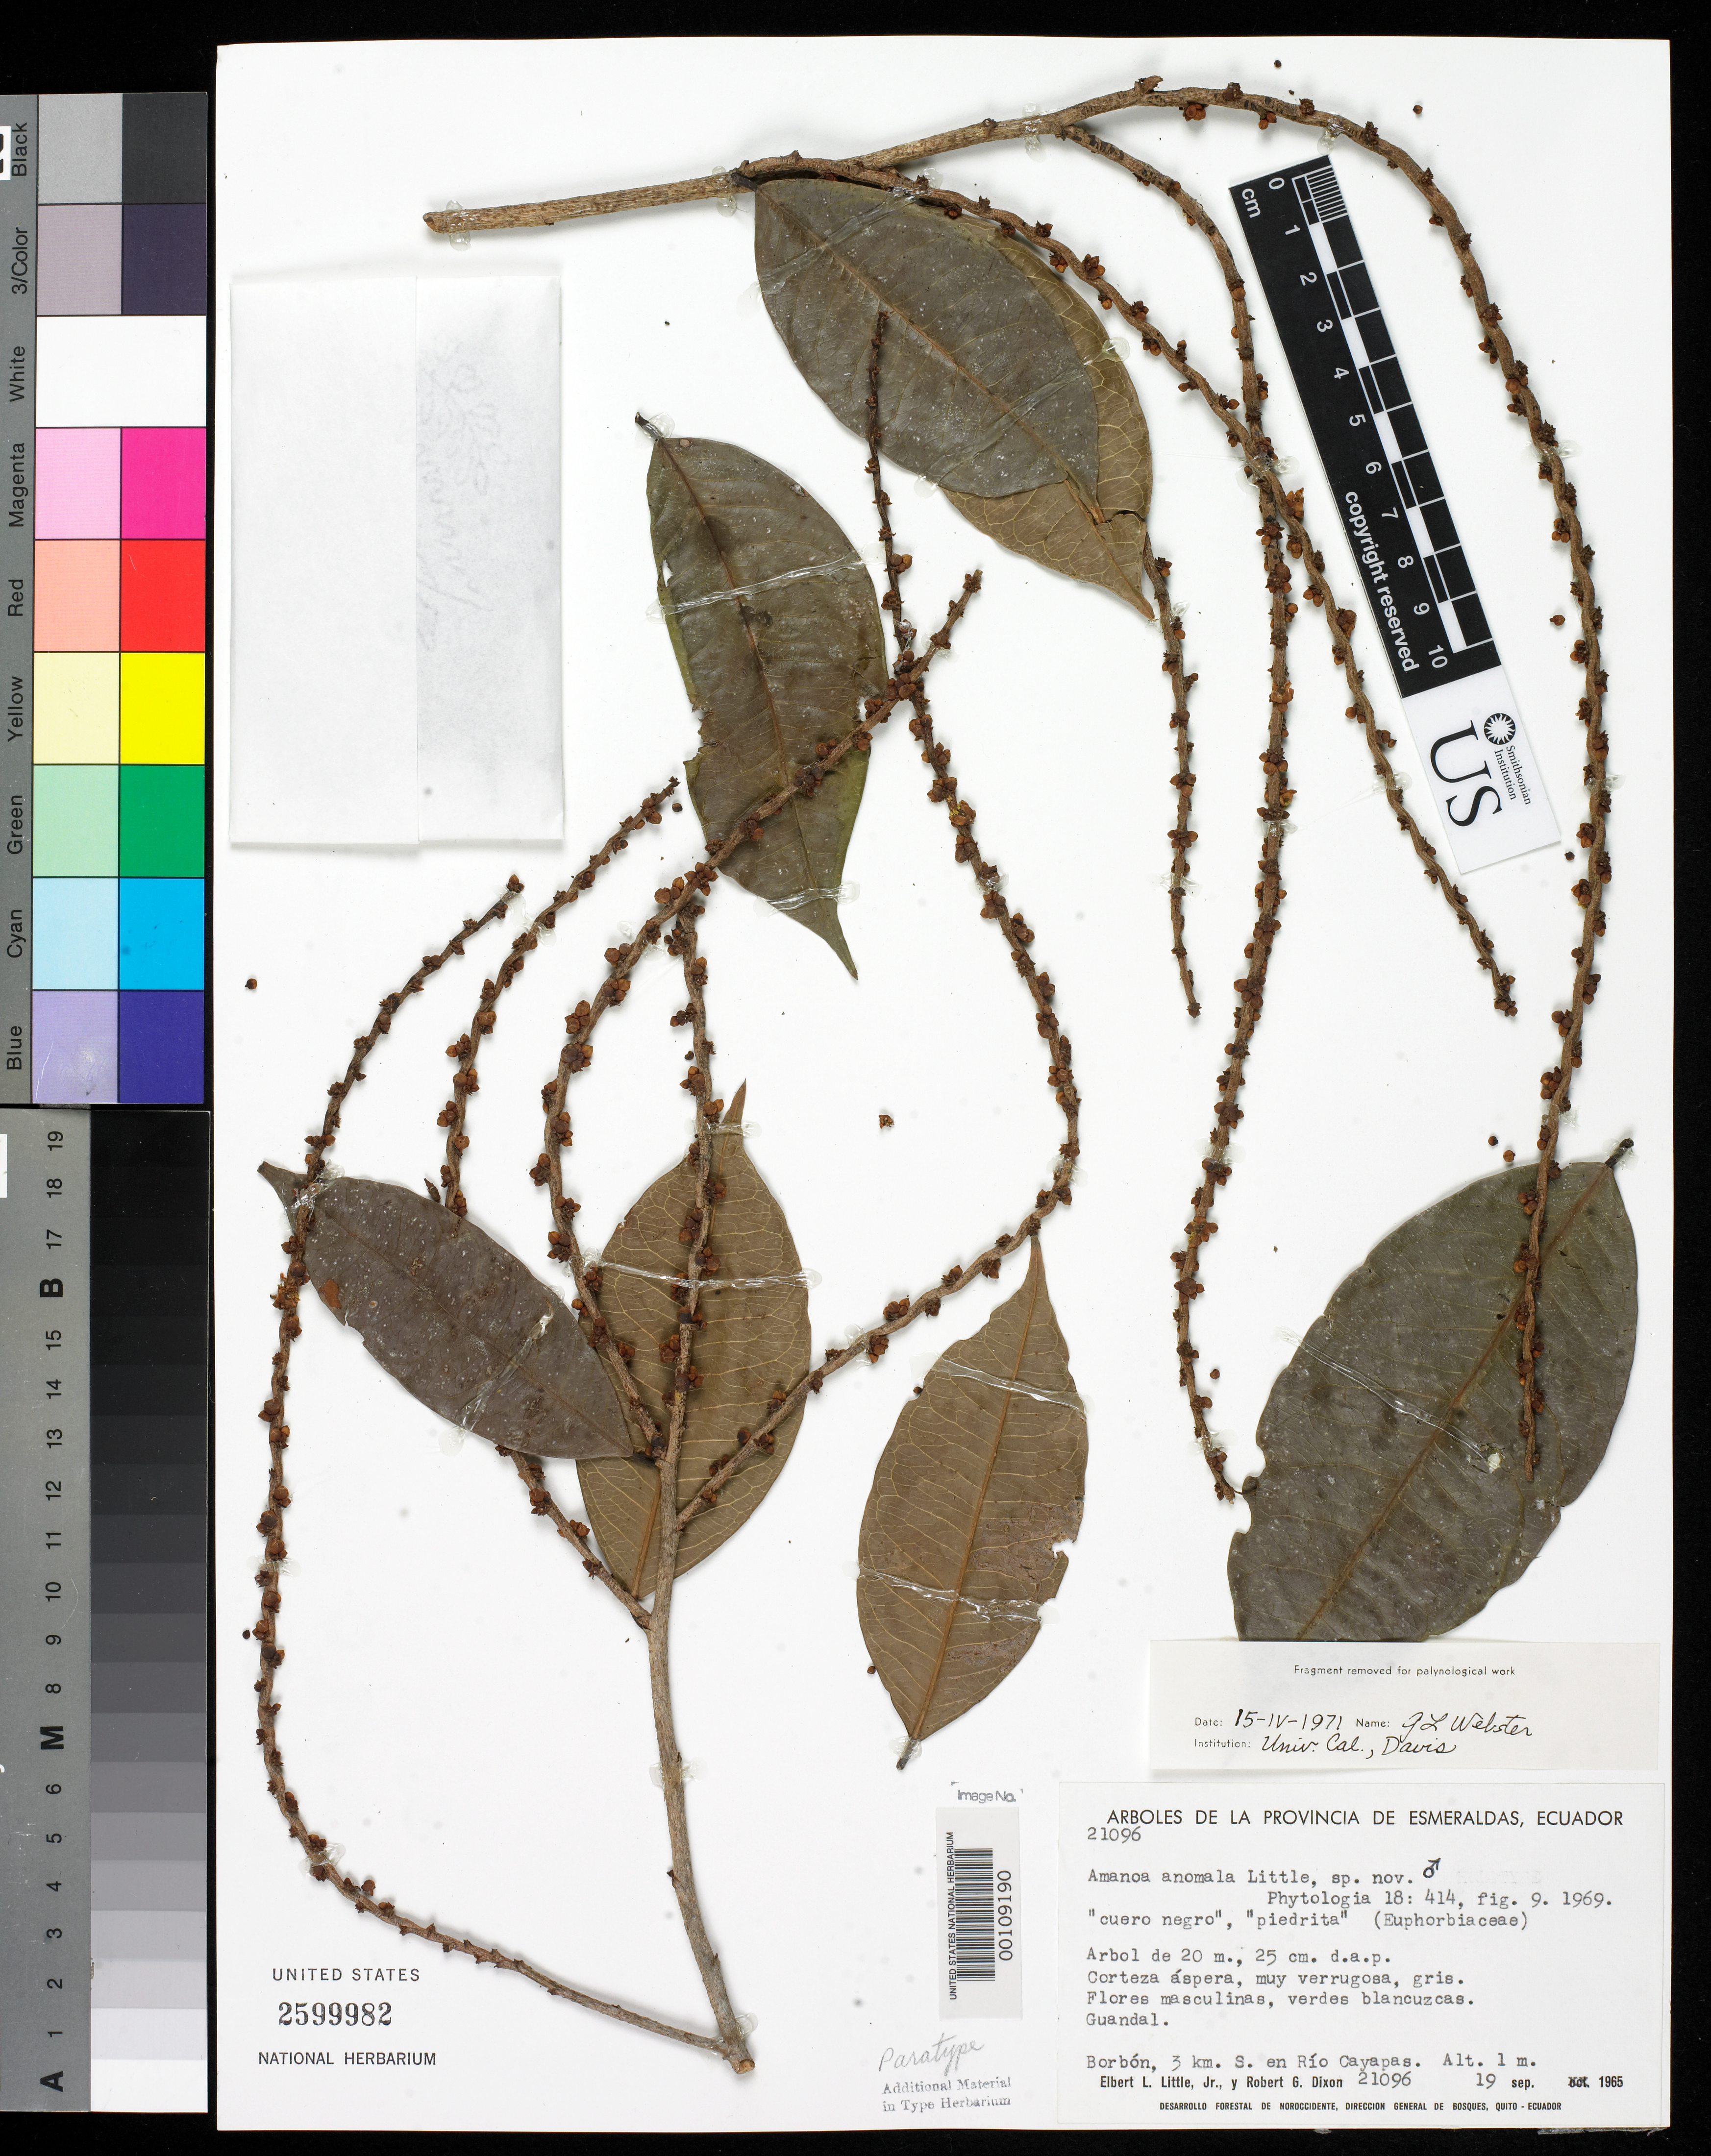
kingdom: Plantae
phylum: Tracheophyta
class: Magnoliopsida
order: Malpighiales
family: Phyllanthaceae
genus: Amanoa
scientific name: Amanoa anomala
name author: Little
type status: Holotype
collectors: E. L. Little & R. G. Dixon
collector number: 21095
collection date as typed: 19 Sep 1965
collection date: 1965-09-19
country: Ecuador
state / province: Esmeraldas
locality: Borbon, Rio Cayapas.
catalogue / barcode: US 2599982